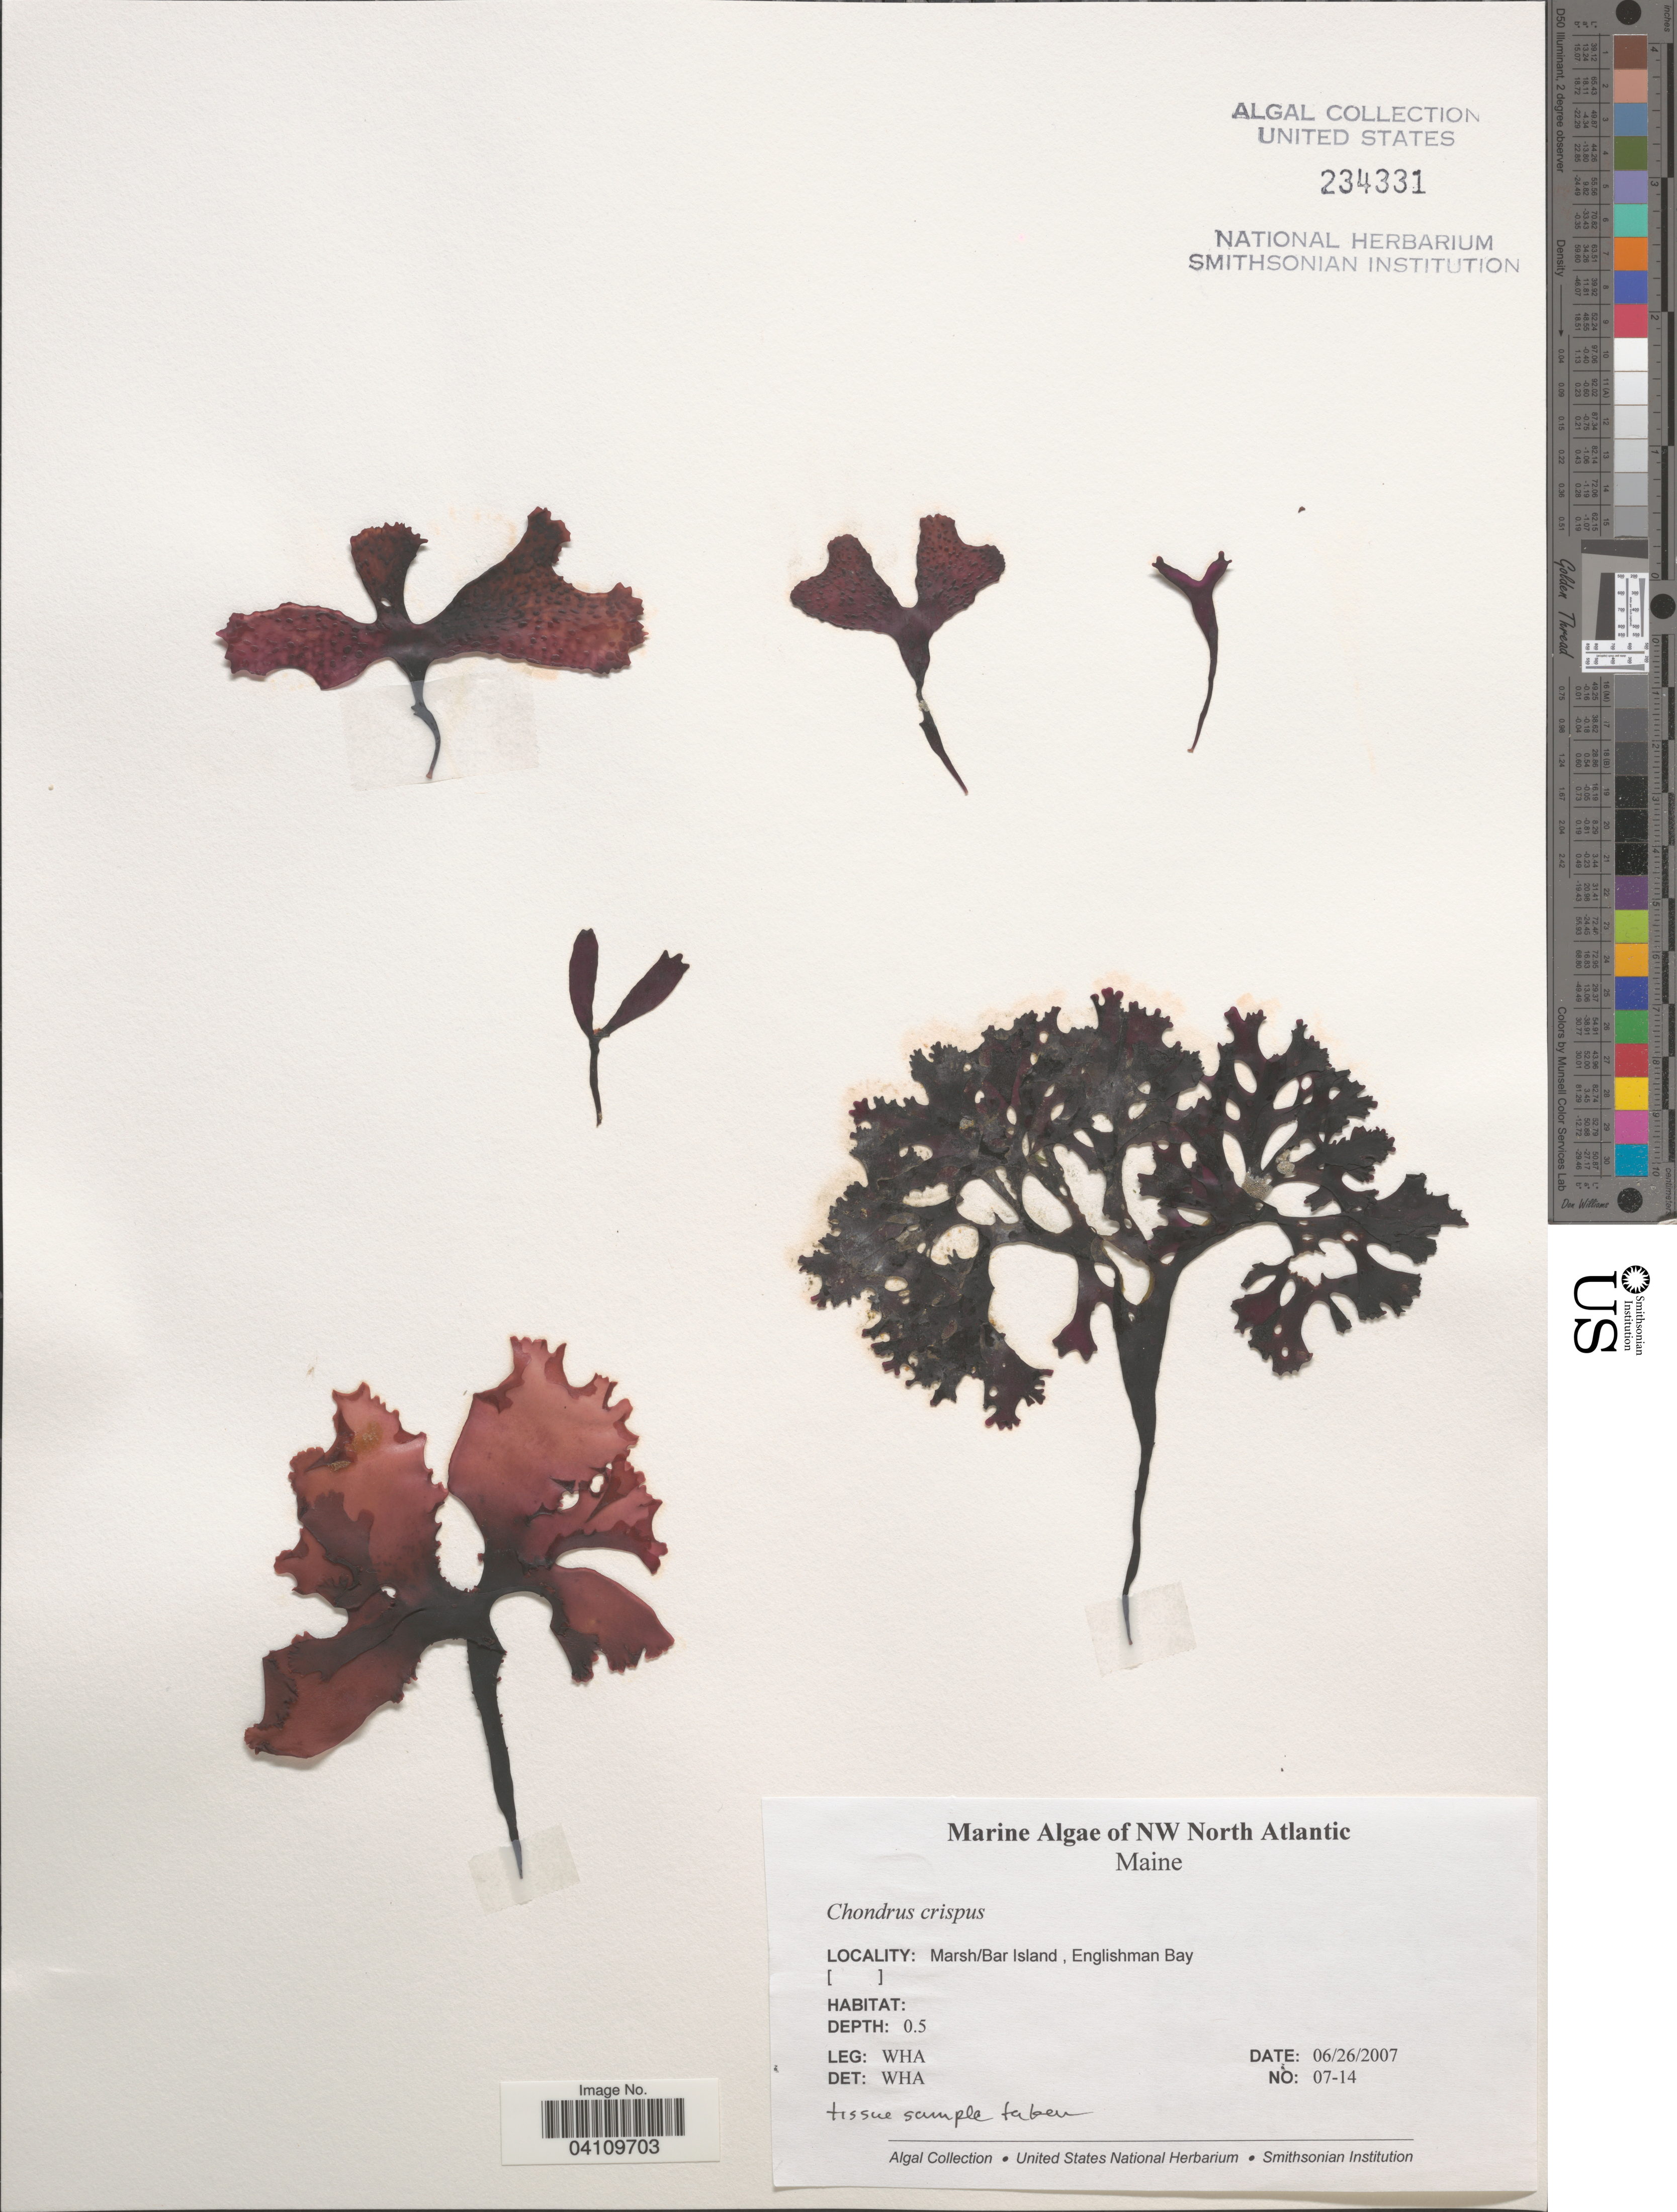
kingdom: Plantae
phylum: Rhodophyta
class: Florideophyceae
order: Gigartinales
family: Gigartinaceae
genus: Chondrus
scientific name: Chondrus crispus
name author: Stackh.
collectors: W. H. Adey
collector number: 07-14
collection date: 2007-06-26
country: United States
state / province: Maine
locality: NW North Atlantic. Marsh/Bar Island , Englishman Bay.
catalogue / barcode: US 234331